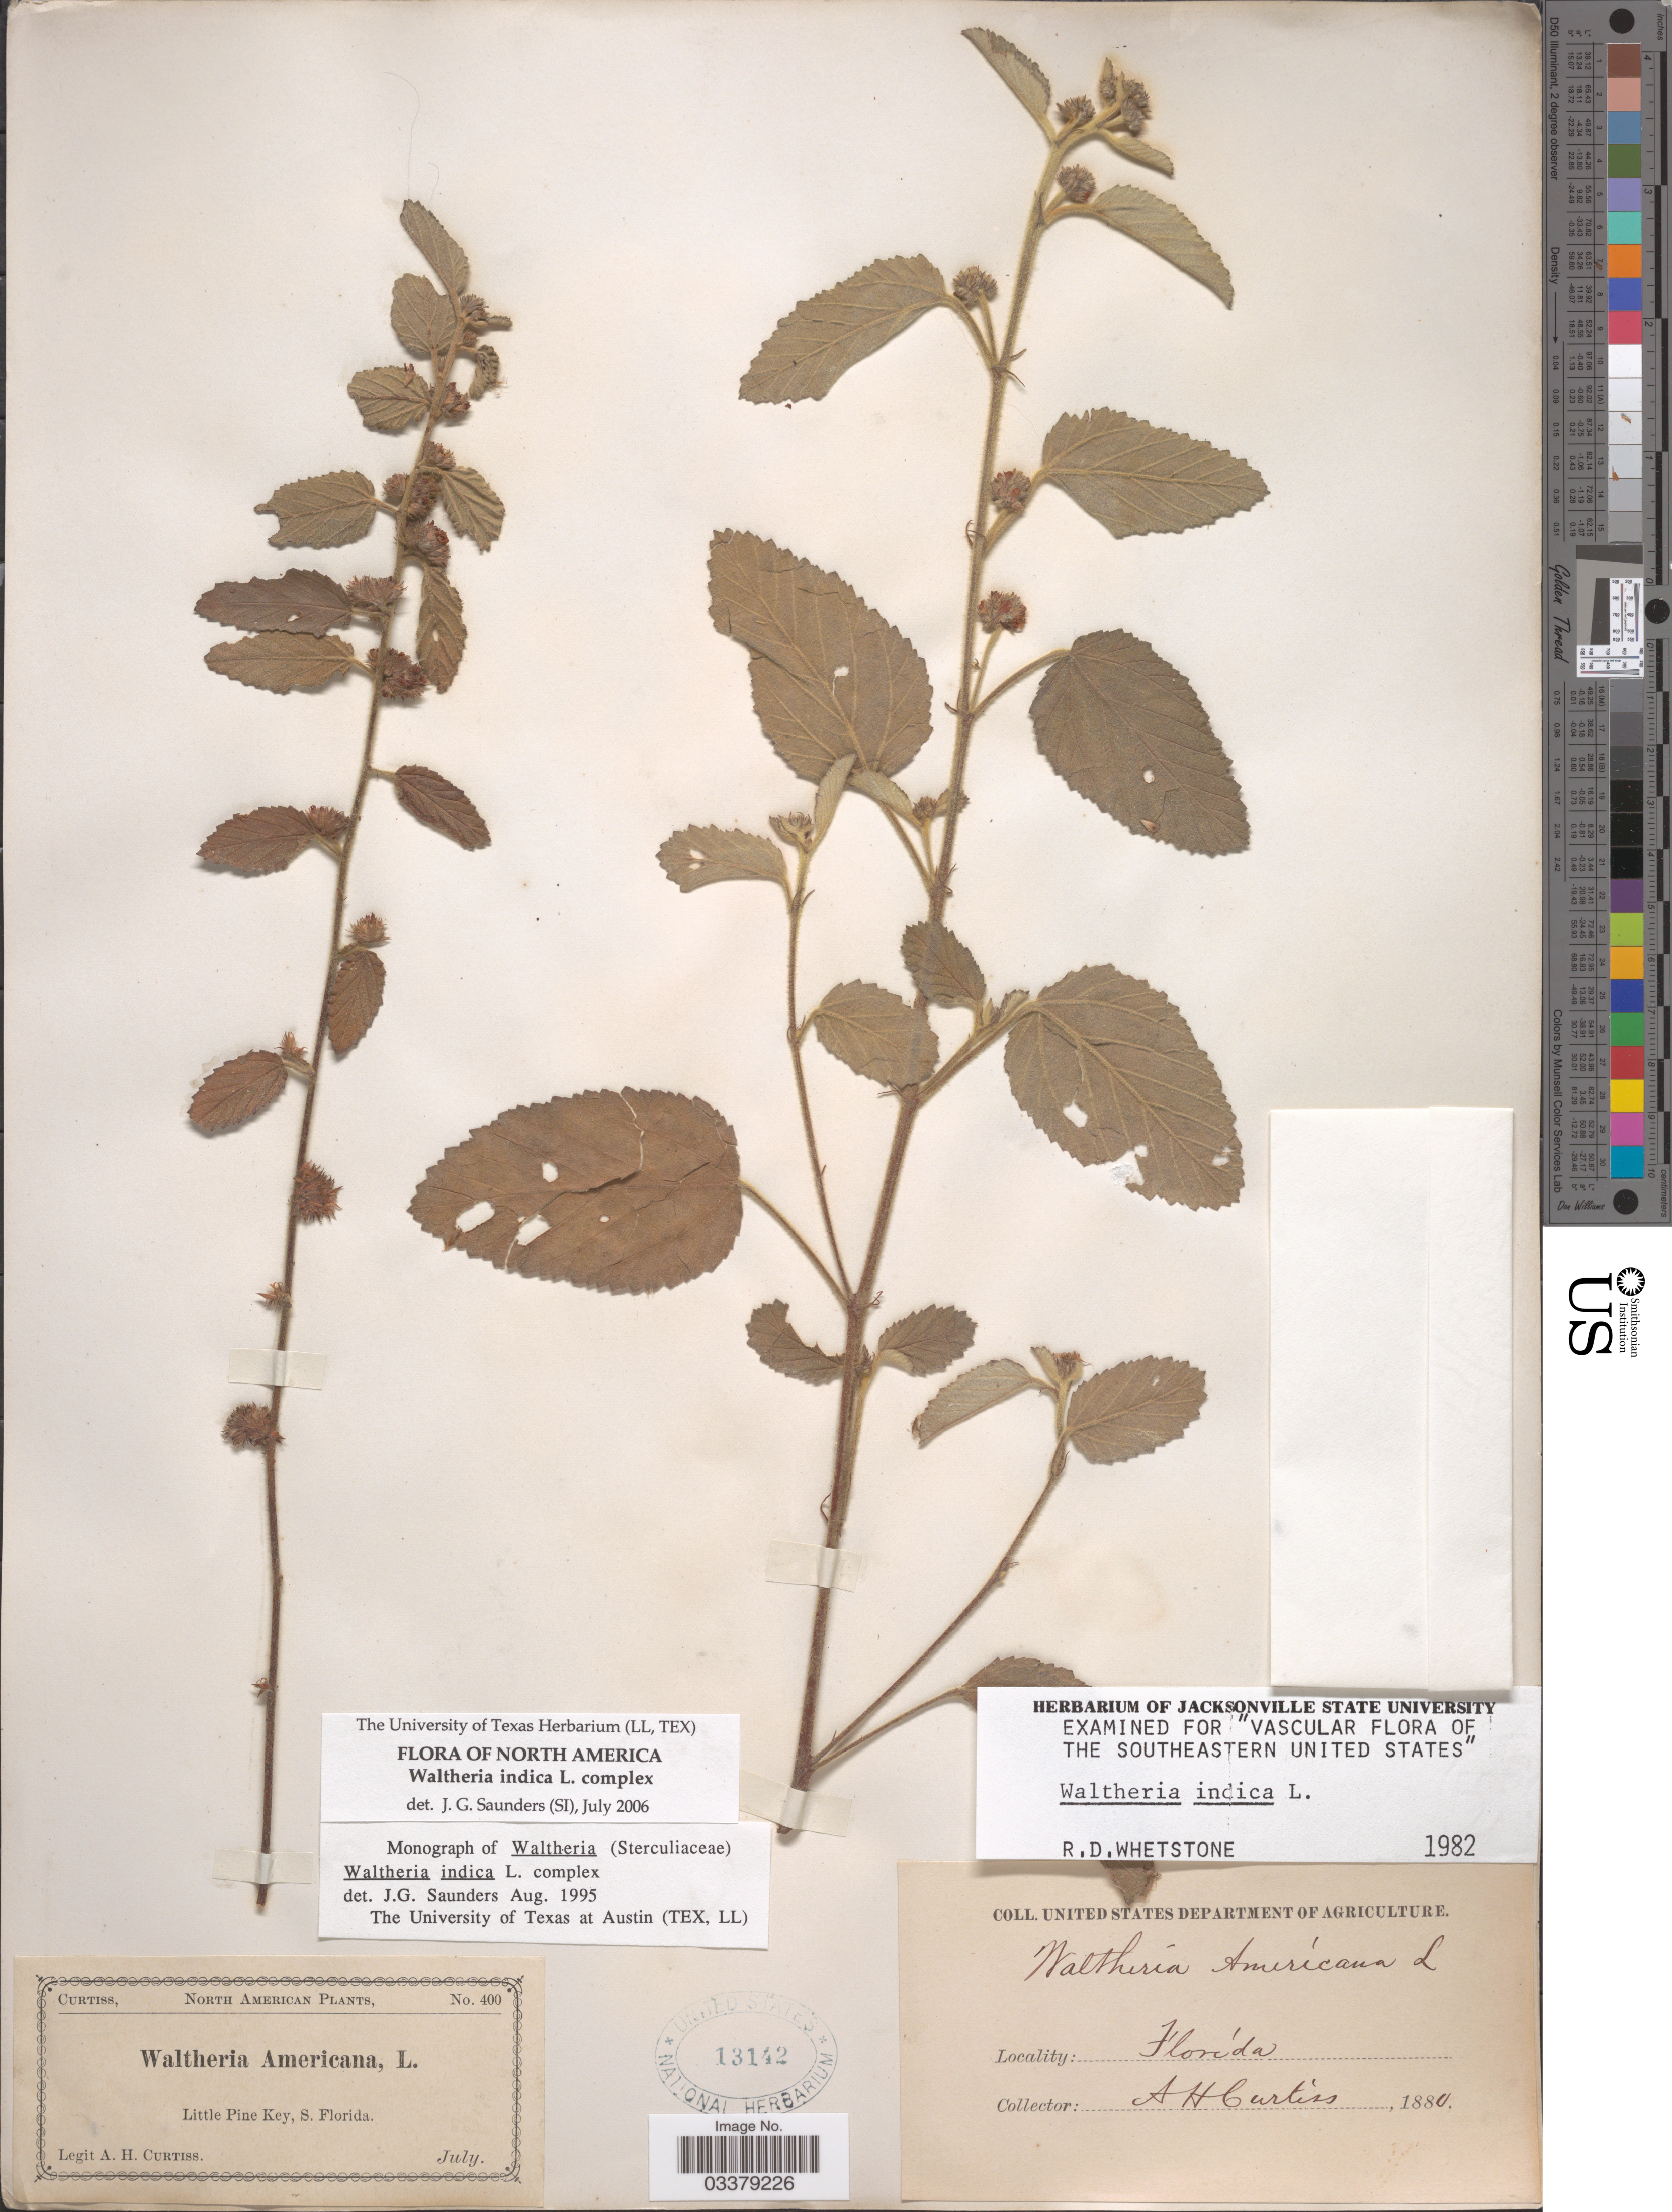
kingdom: Plantae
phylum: Tracheophyta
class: Magnoliopsida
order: Malvales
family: Malvaceae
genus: Waltheria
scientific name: Waltheria indica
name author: L.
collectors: A. H. Curtiss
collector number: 400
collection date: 1880-07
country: United States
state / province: Florida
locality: Little Pine Key, S. Florida.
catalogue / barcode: US 13142